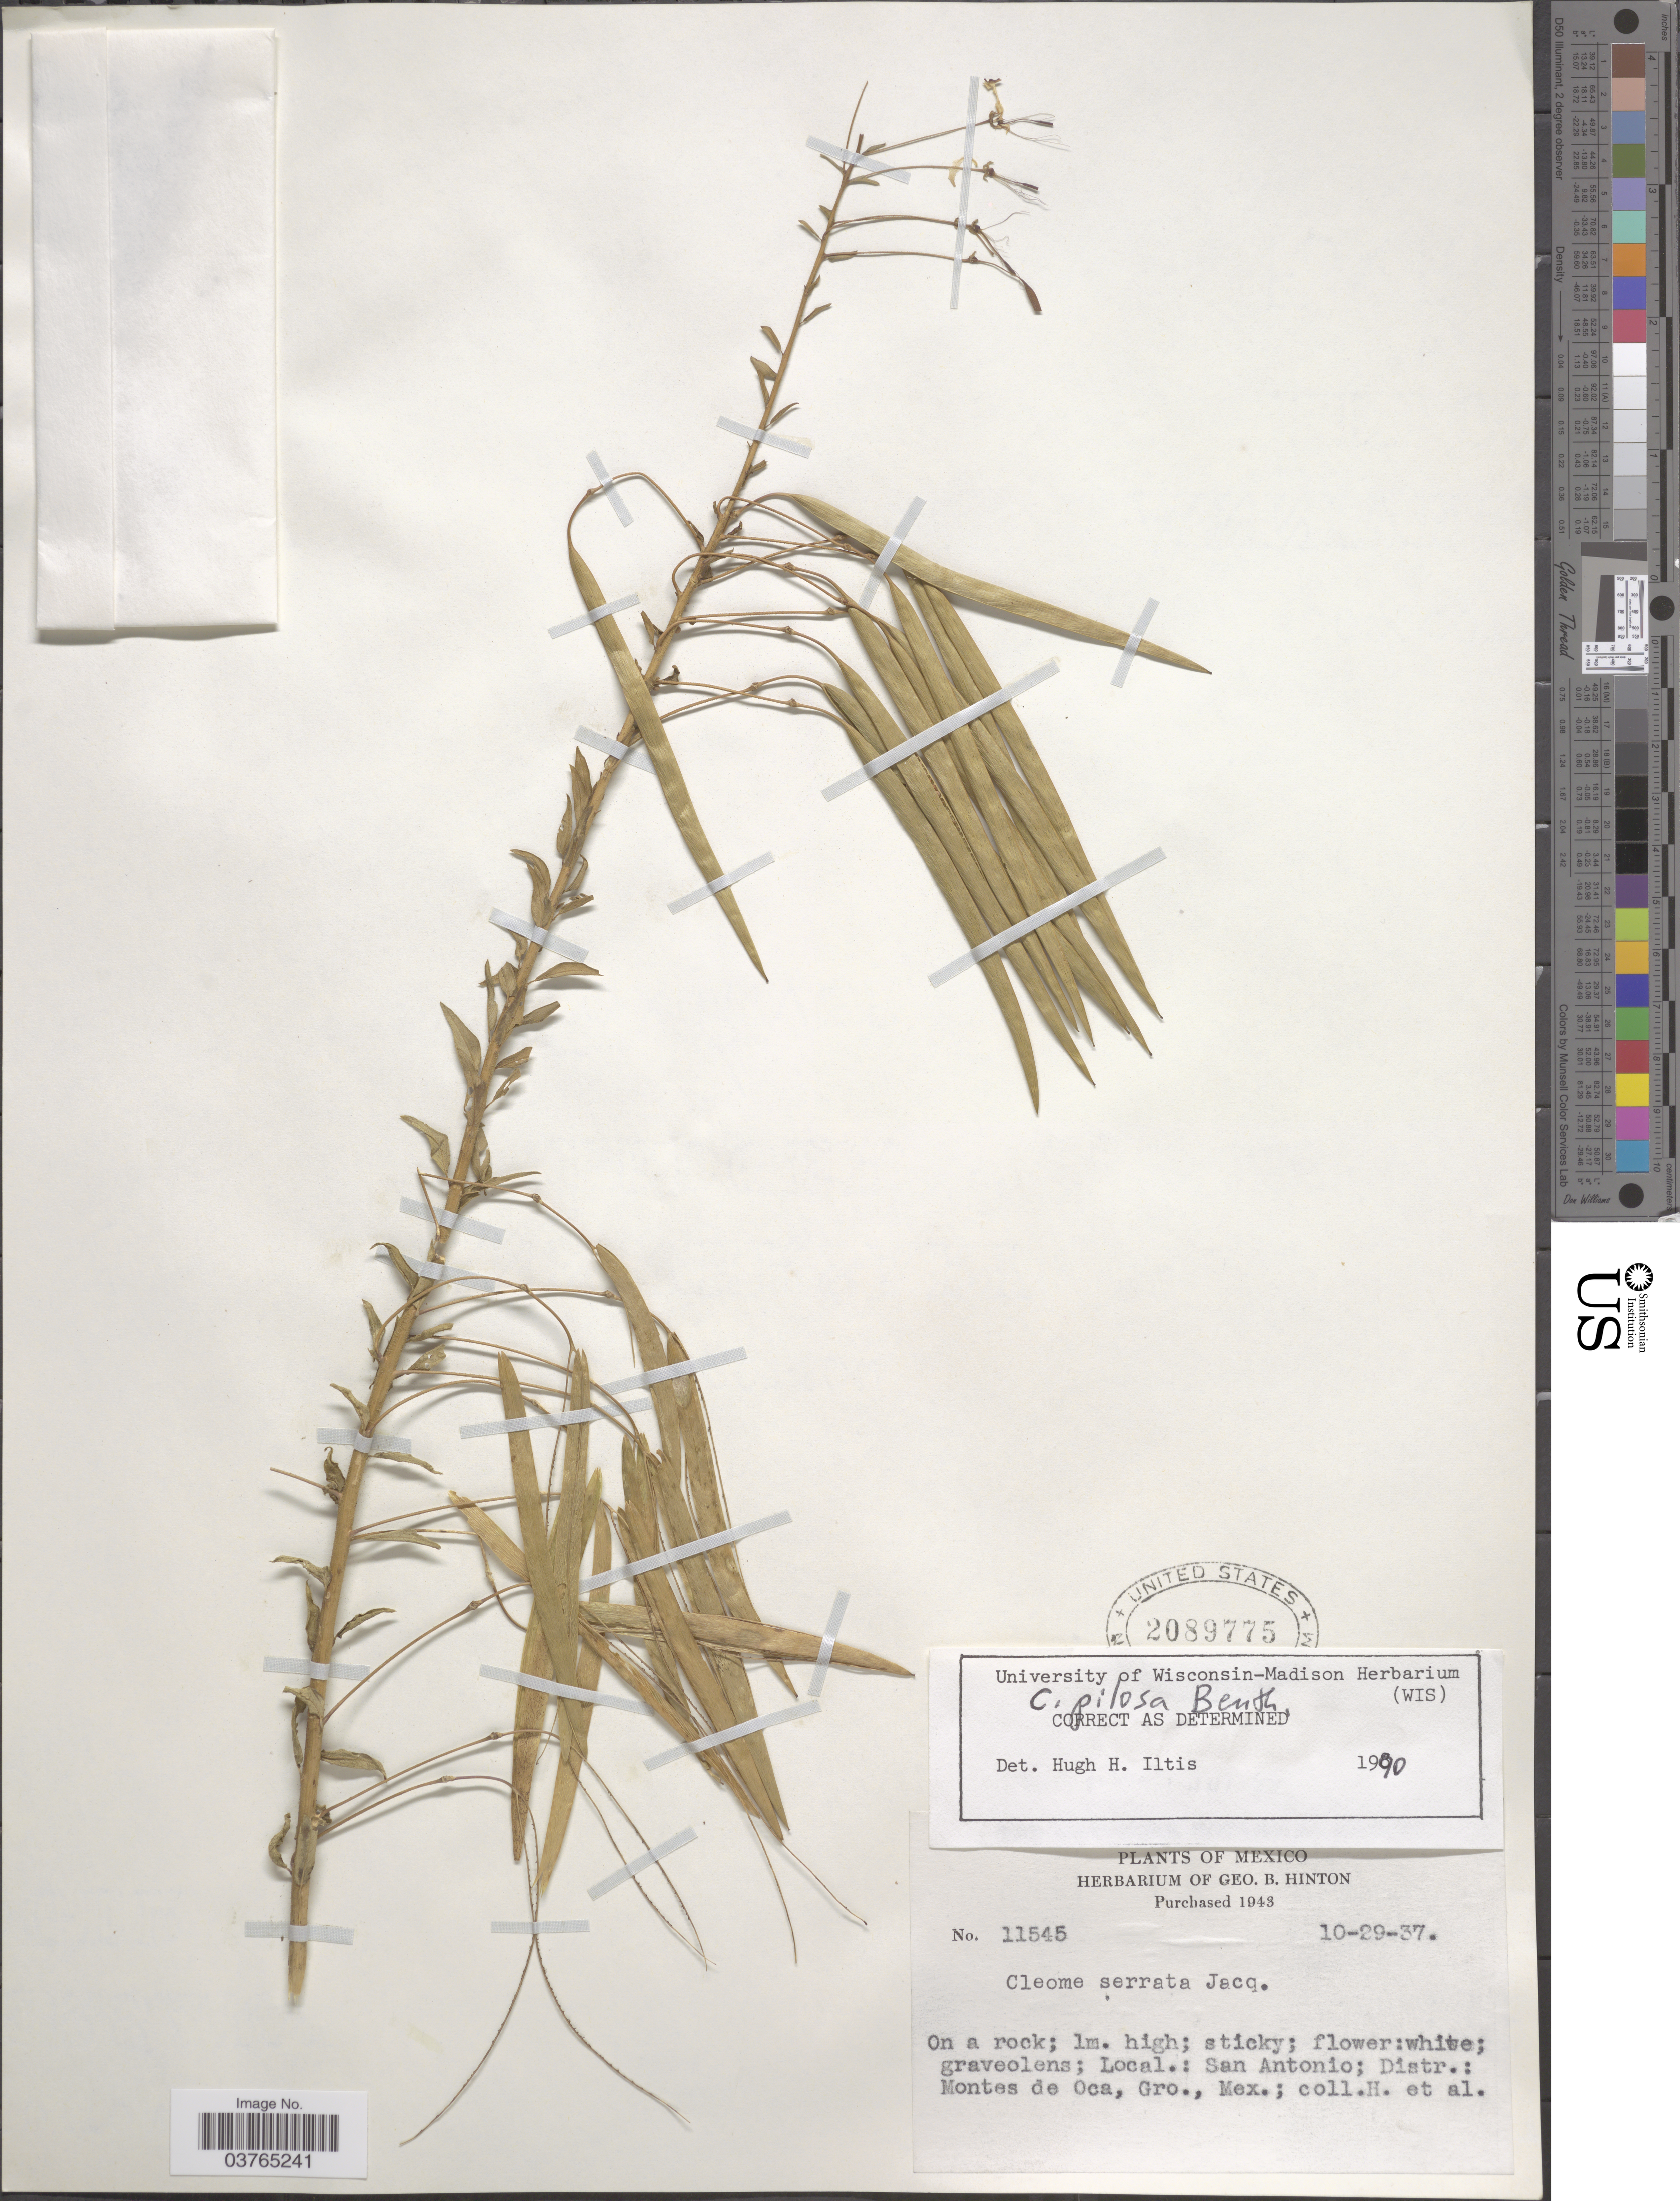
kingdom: Plantae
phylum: Tracheophyta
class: Magnoliopsida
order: Brassicales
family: Cleomaceae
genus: Cochranella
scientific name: Cochranella pilosa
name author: (Benth.) E.M. McGinty & Roalson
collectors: G. B. Hinton & et al.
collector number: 11545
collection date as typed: Transcribed d/m/y: 29/10/37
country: Mexico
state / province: Guerrero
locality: San Antonio; Distr.; Montes de Oca, Gro.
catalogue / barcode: US 2089775